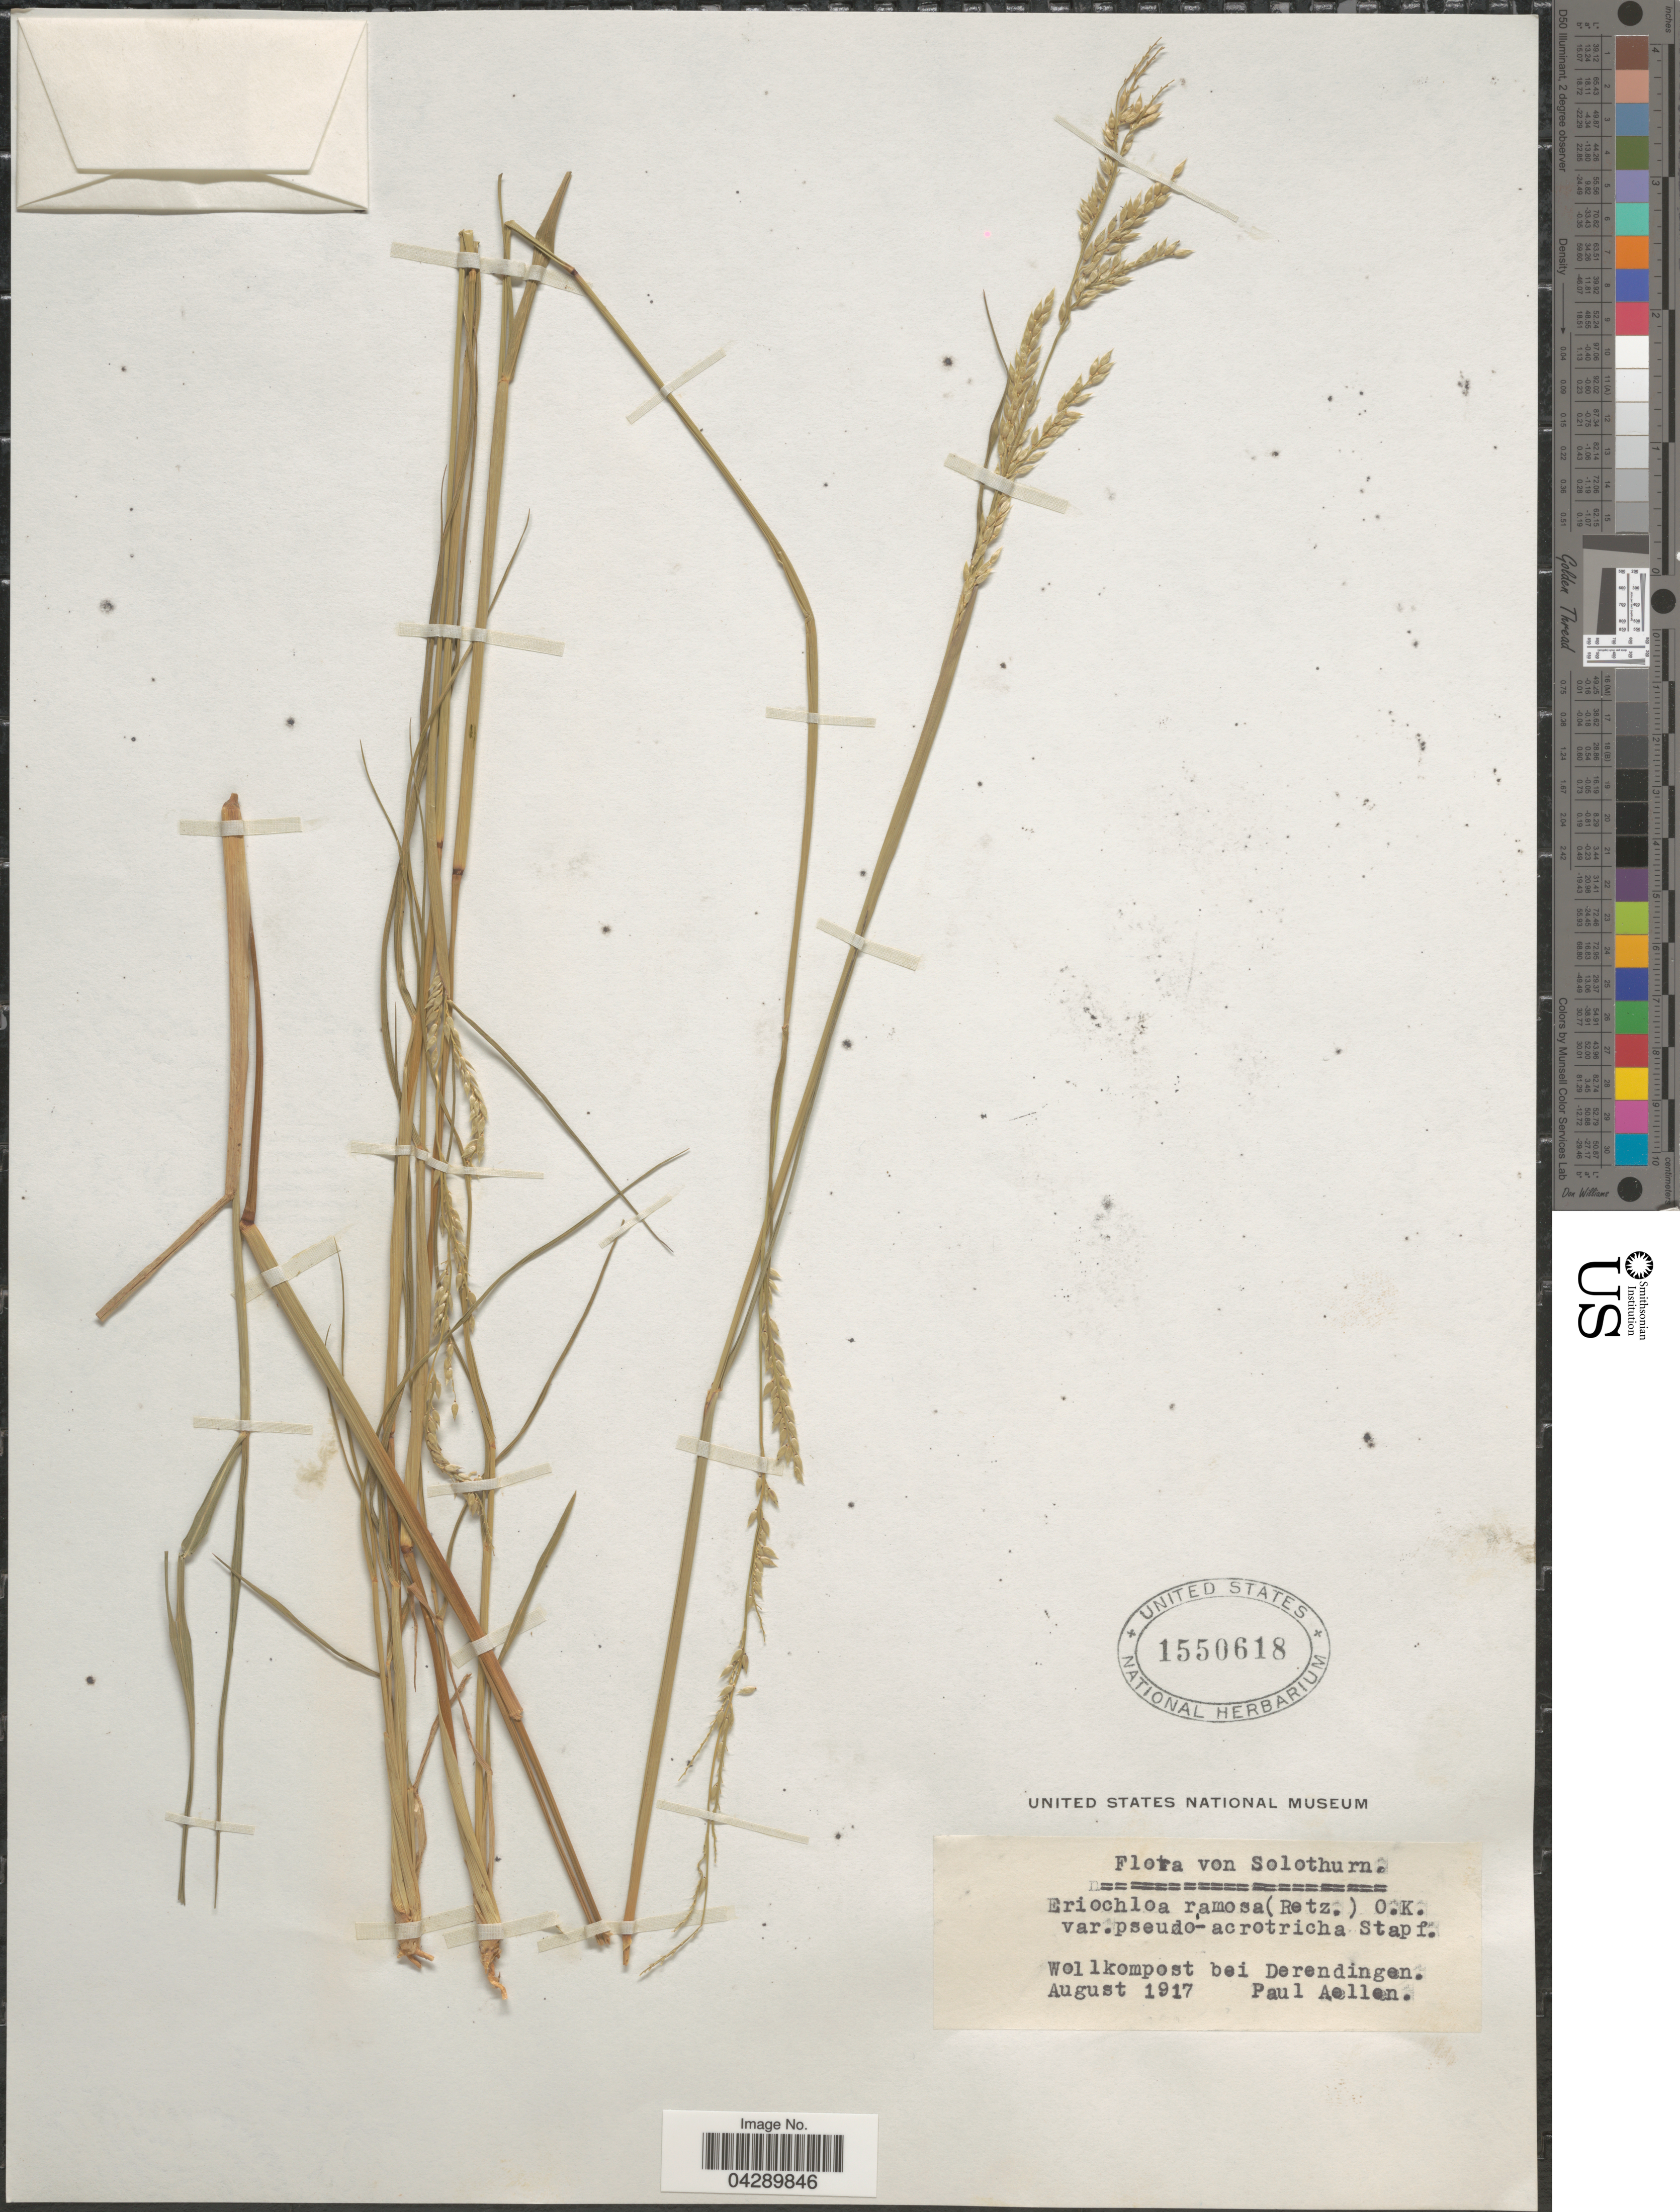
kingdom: Plantae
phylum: Tracheophyta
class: Liliopsida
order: Poales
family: Poaceae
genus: Eriochloa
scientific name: Eriochloa procera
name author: (Retz.) C.E. Hubb.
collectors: P. Aellen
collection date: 1917-08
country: Switzerland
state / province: Solothurn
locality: Welkompost bei Derendingen.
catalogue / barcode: US 1550618